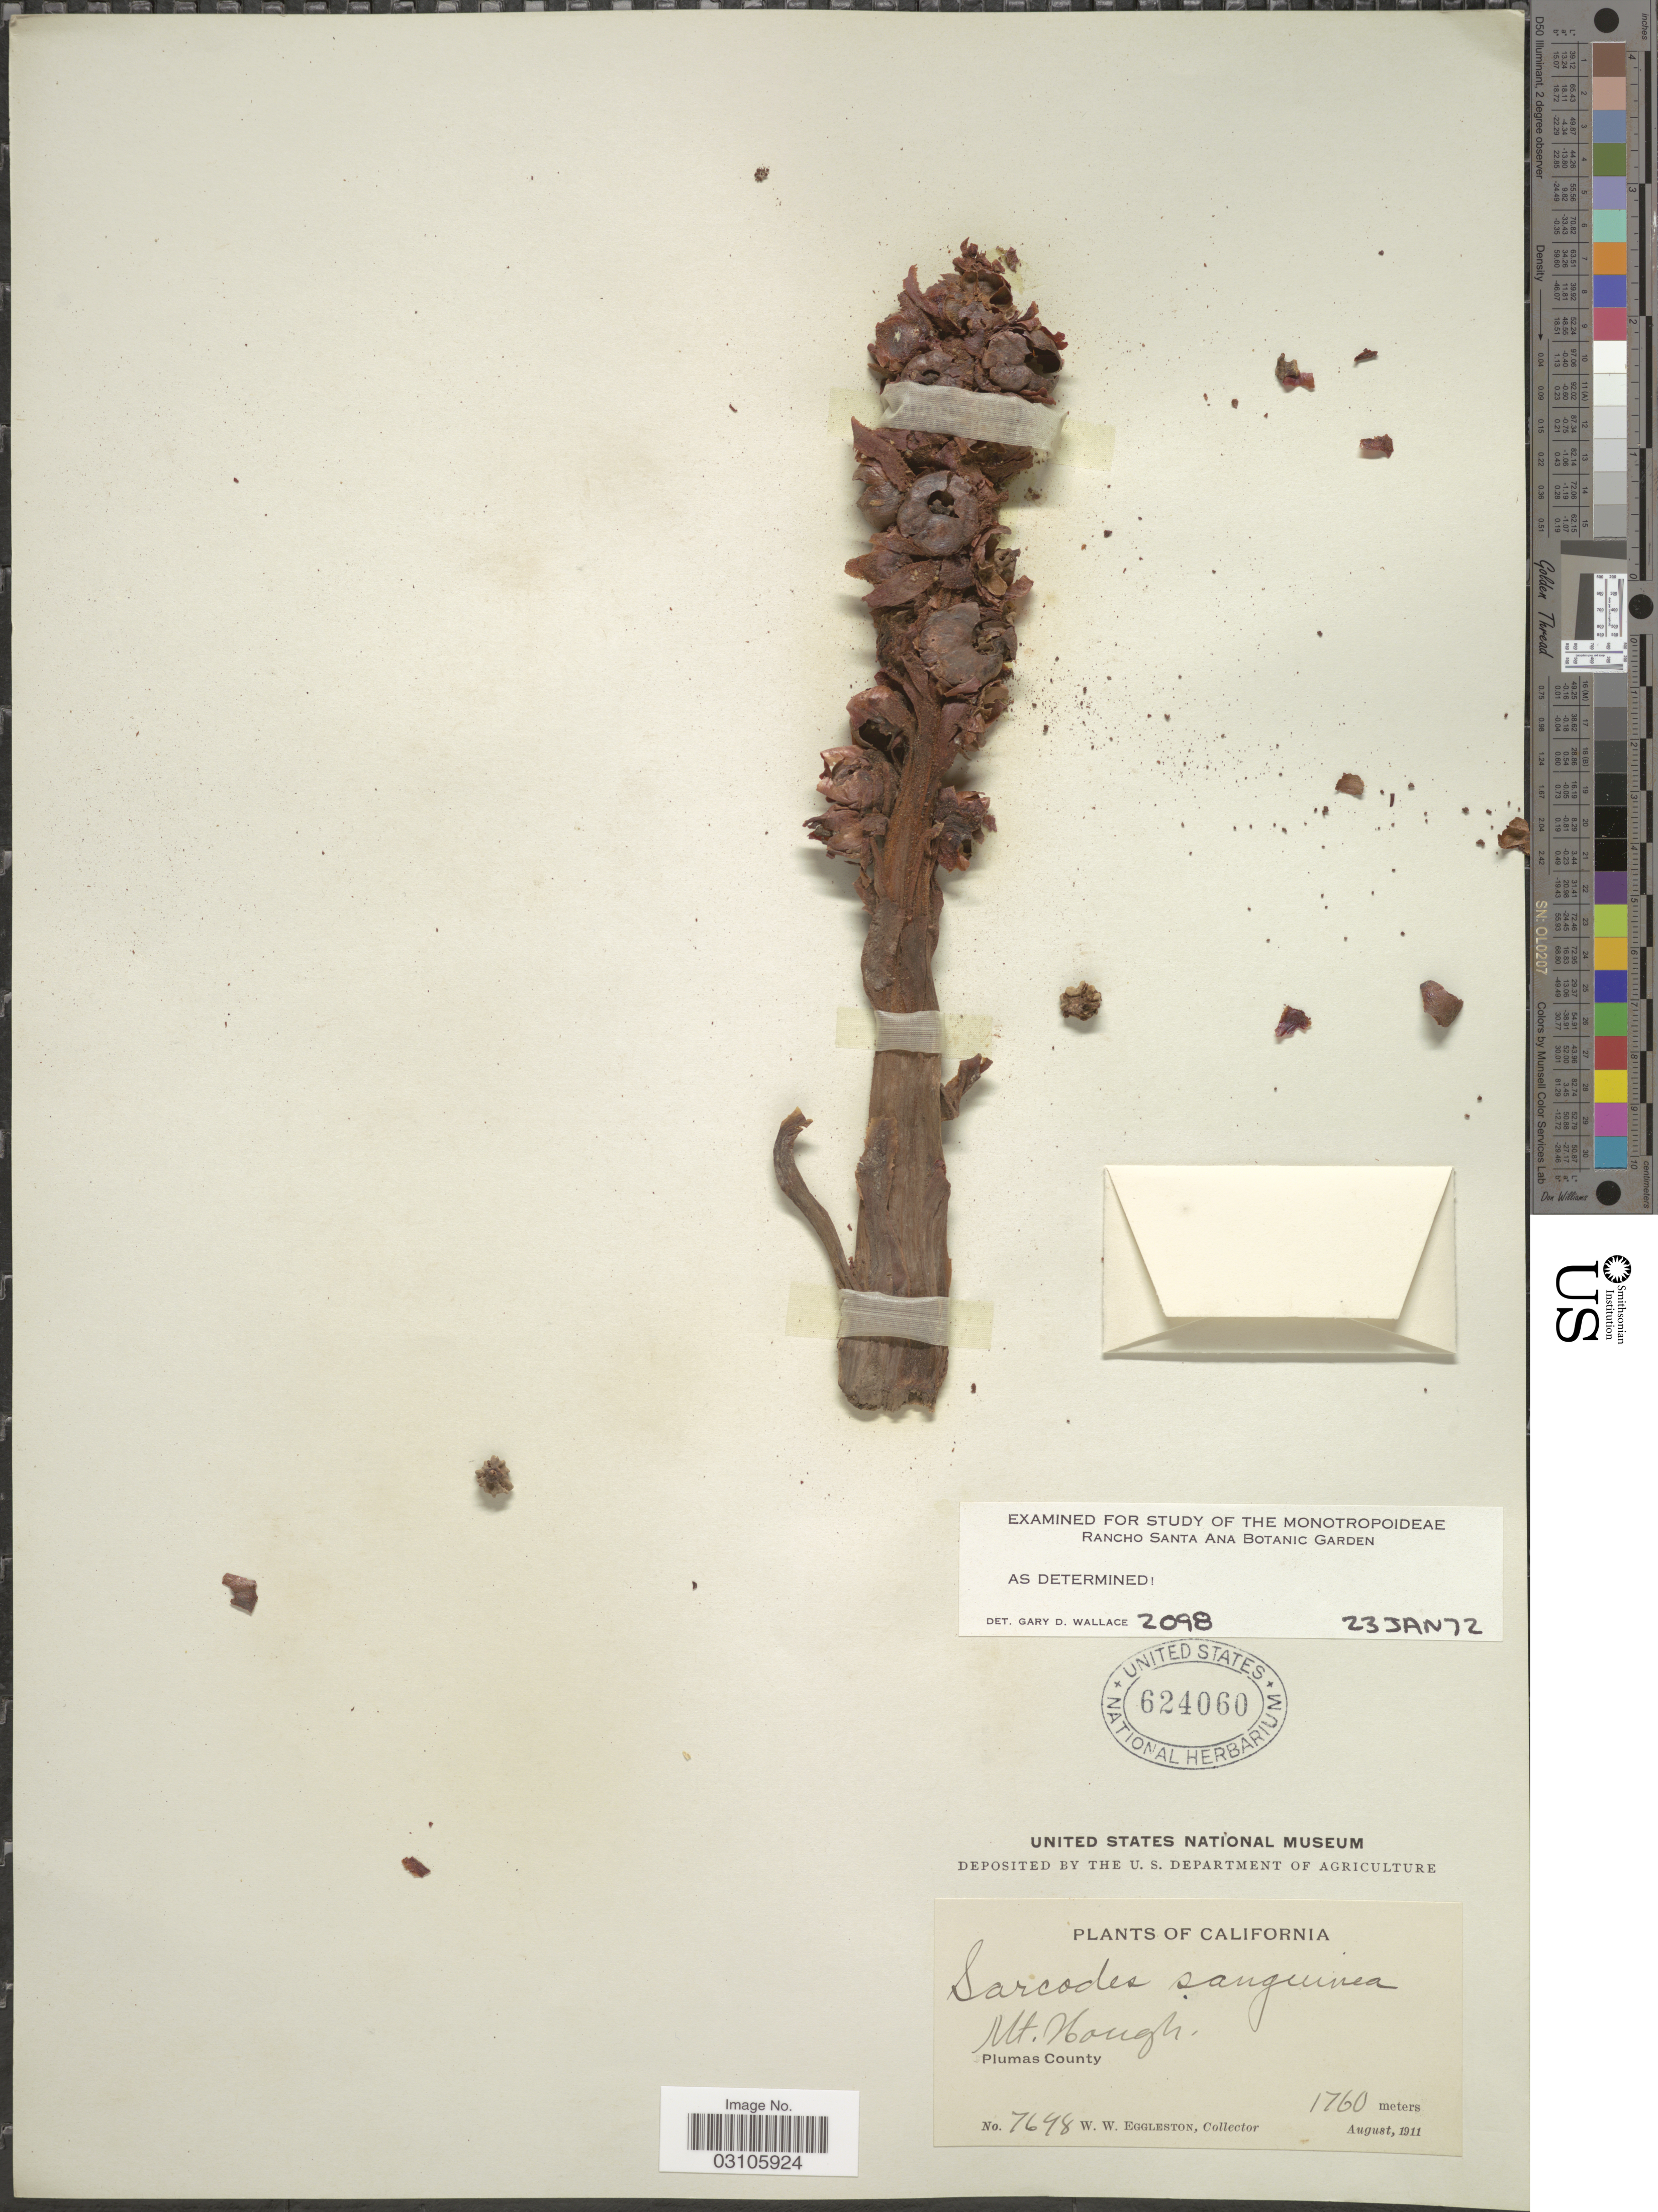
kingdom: Plantae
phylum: Tracheophyta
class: Magnoliopsida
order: Ericales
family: Ericaceae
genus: Sarcodes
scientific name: Sarcodes sanguinea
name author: Torr.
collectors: W. W. Eggleston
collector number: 7698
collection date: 1911-08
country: United States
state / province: California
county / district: Plumas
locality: Mt. Hough, Plumas County.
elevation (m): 1760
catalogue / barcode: US 624060